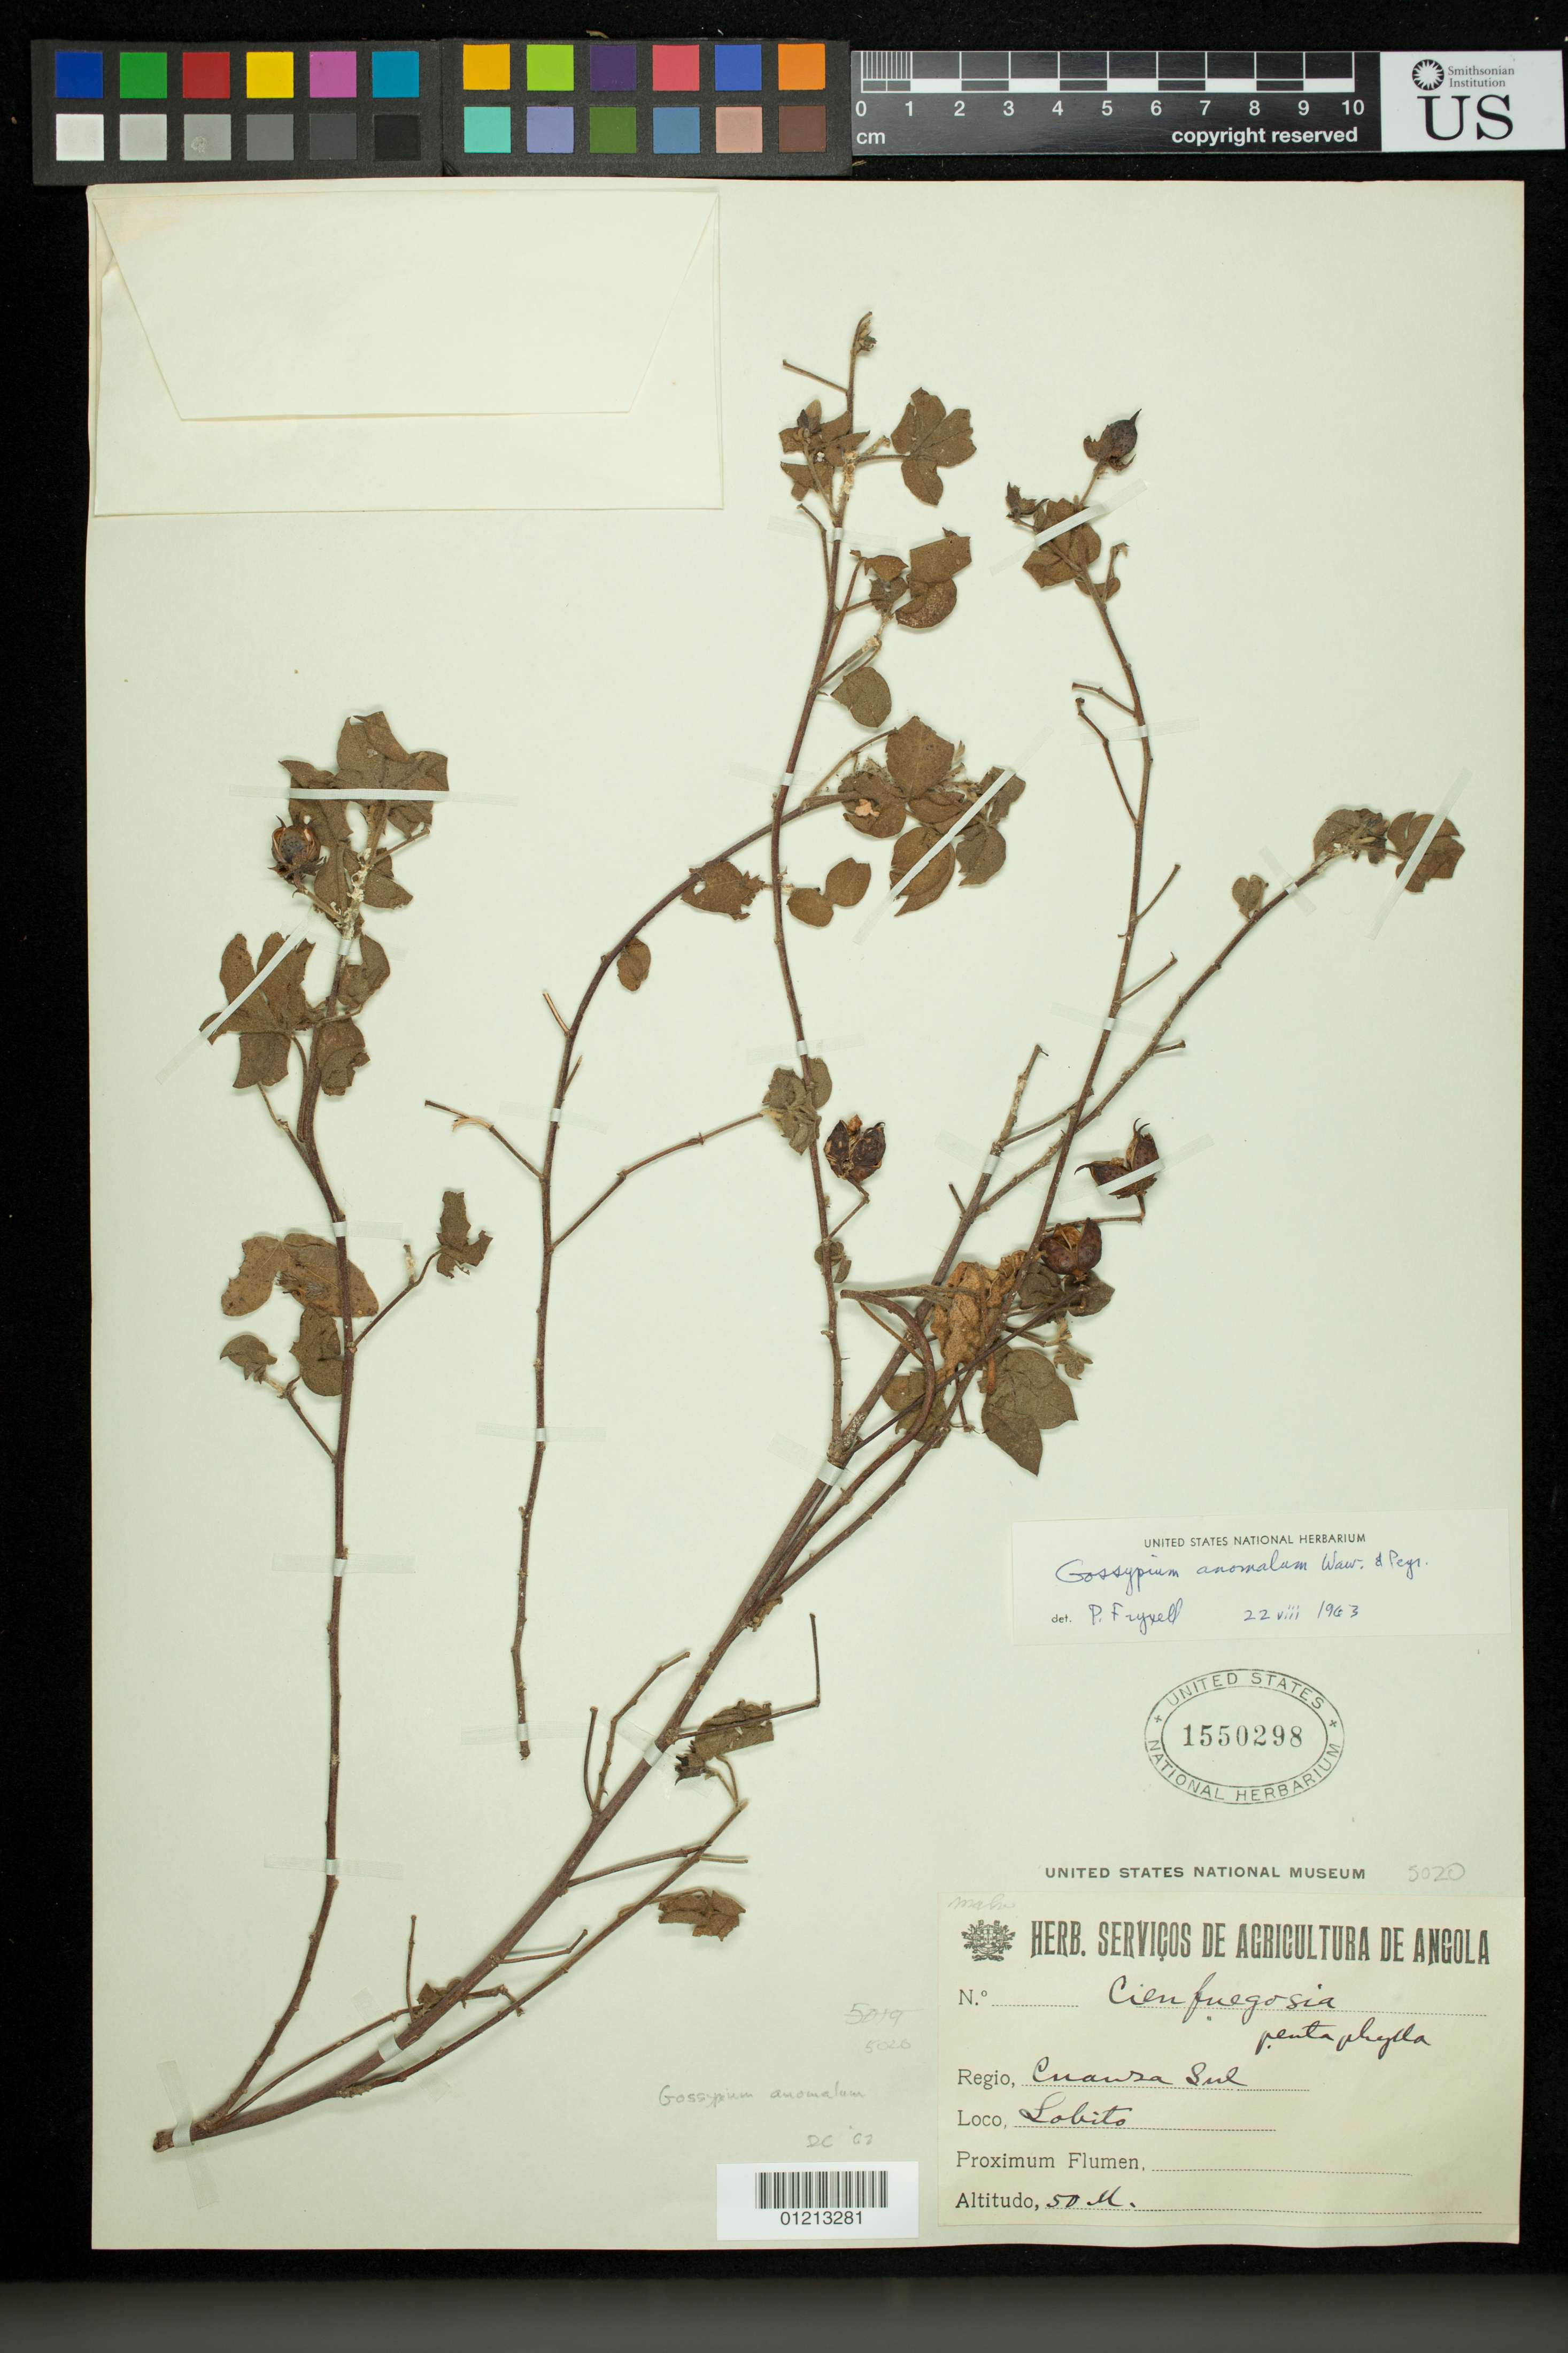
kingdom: Plantae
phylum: Tracheophyta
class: Magnoliopsida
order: Malvales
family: Malvaceae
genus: Gossypium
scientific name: Gossypium anomalum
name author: Wawra & Peyr.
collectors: ex herb. Servicos de Agricultura de Angola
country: Angola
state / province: Cuanza Sul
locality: Cuanza Sul. Lobito.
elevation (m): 50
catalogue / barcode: US 1550298